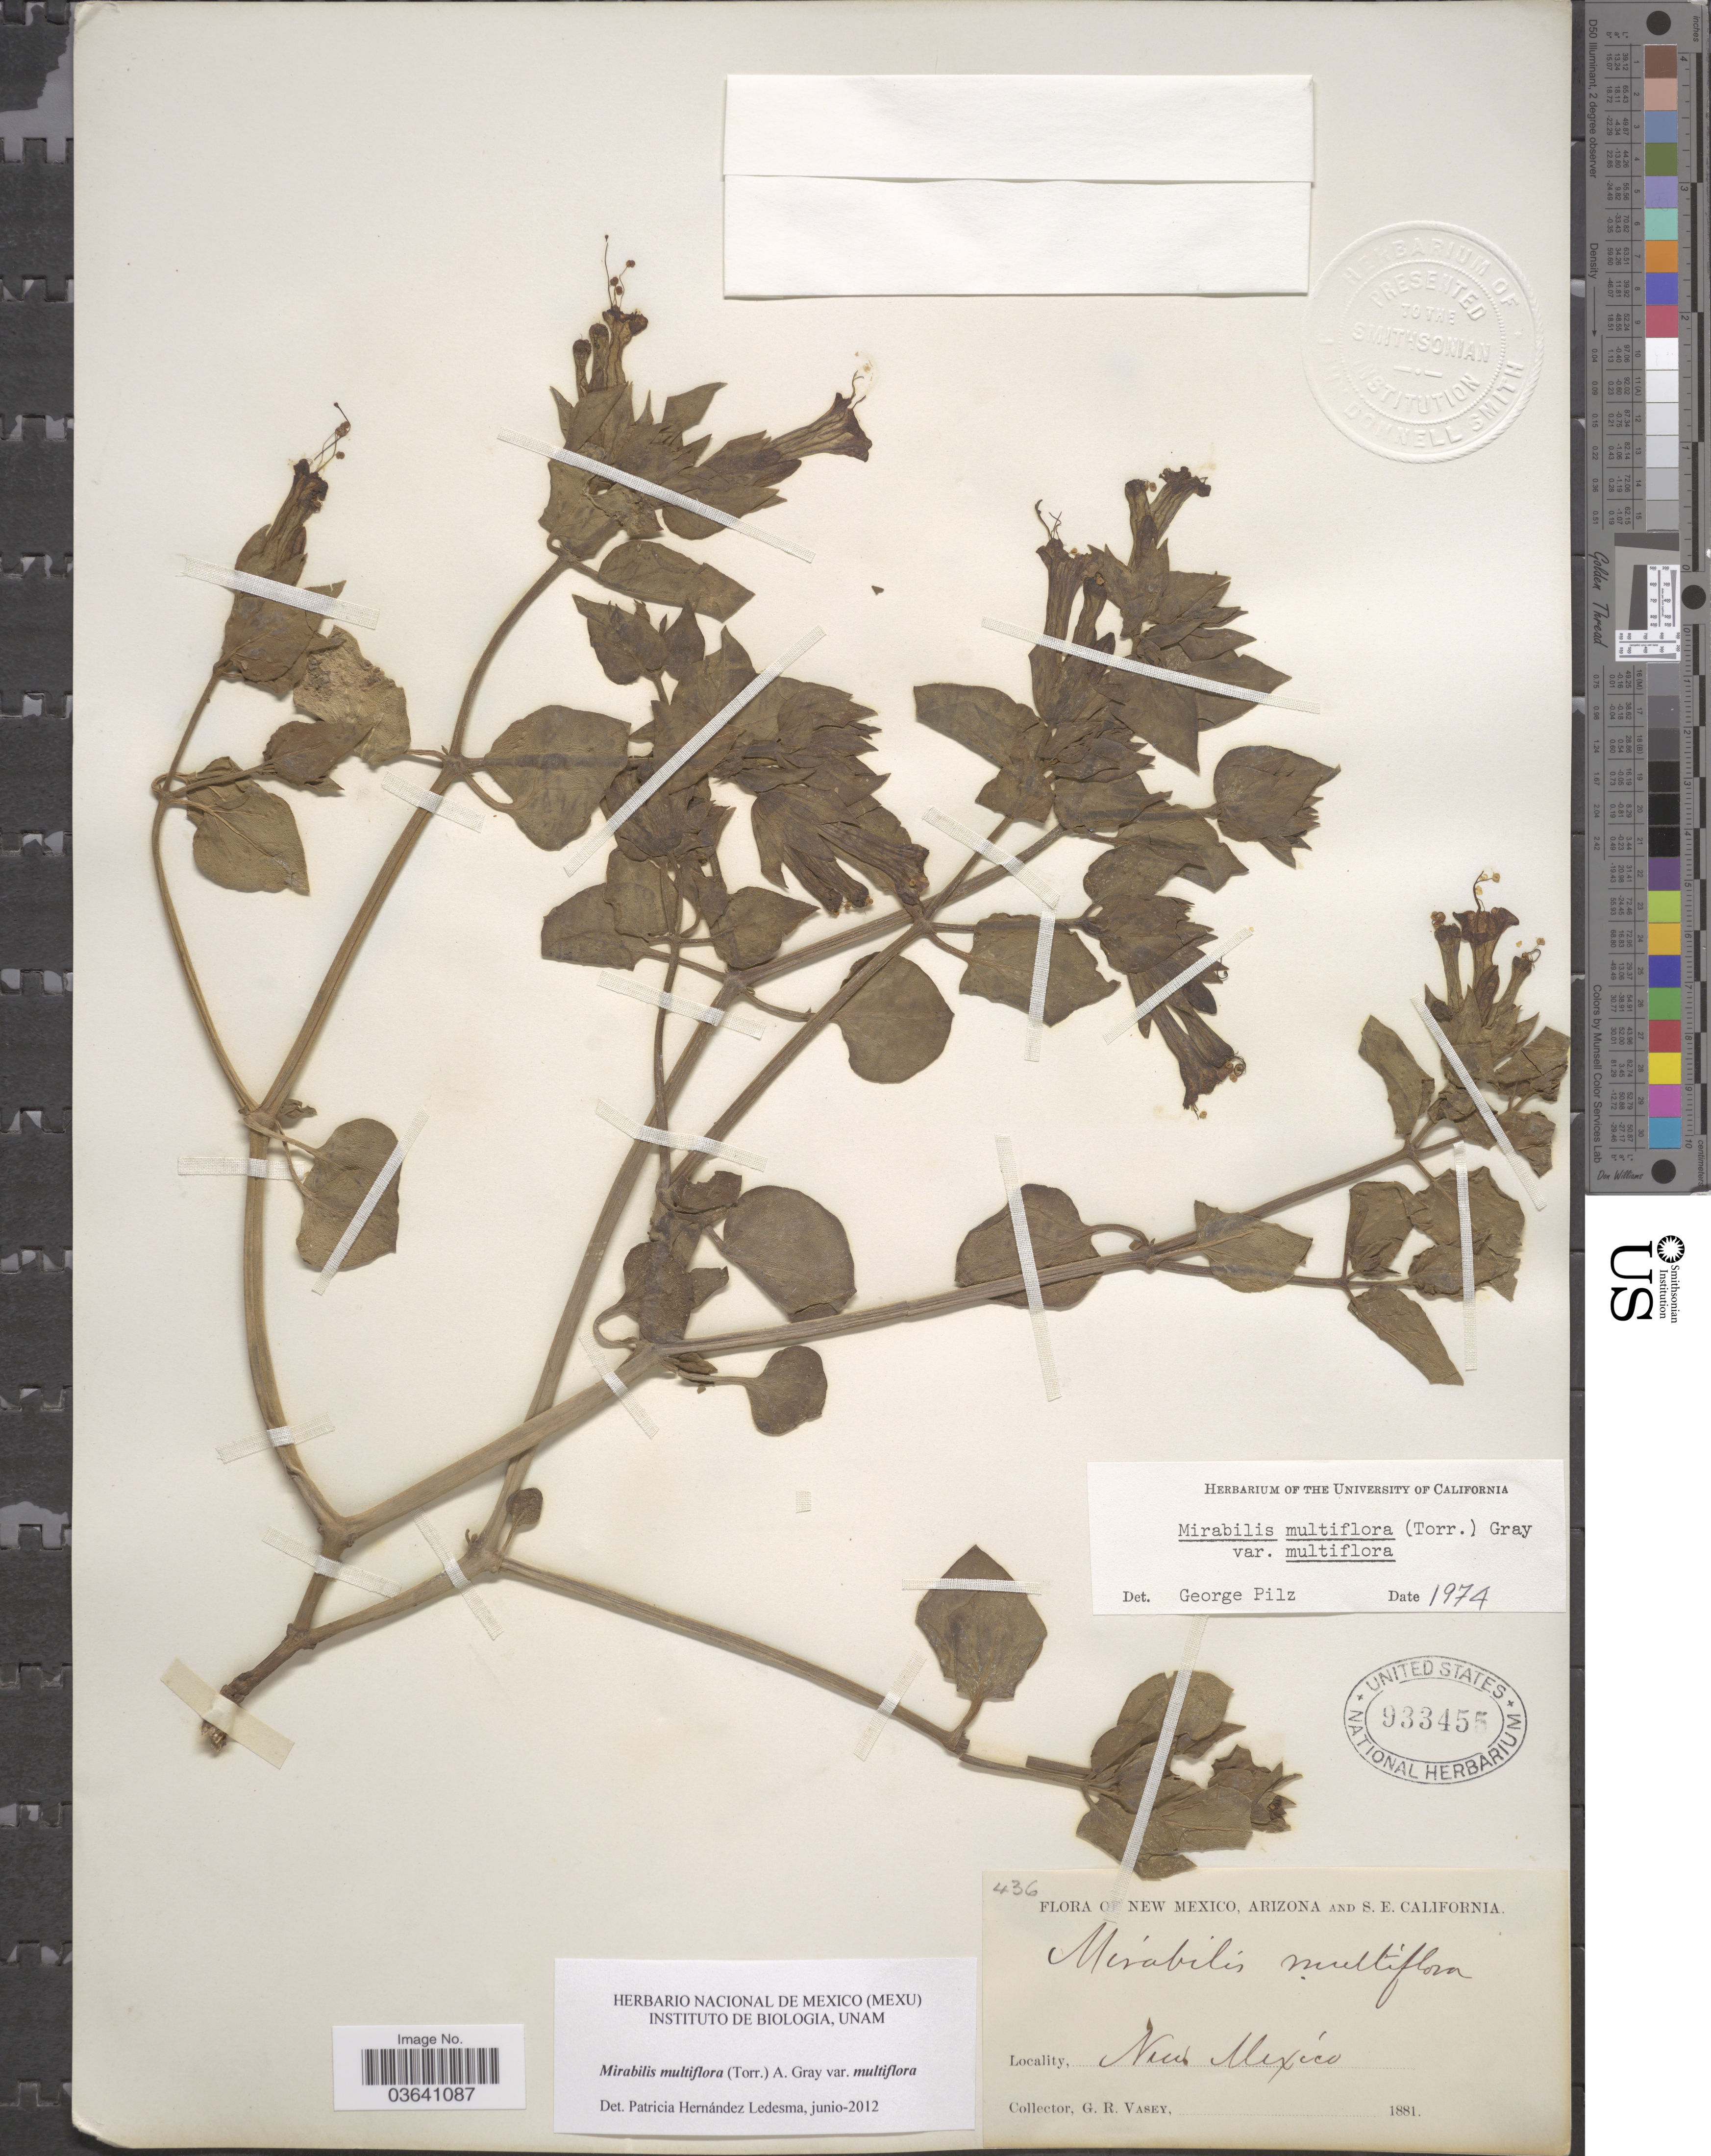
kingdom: Plantae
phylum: Tracheophyta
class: Magnoliopsida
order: Caryophyllales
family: Nyctaginaceae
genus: Mirabilis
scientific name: Mirabilis multiflora var. multiflora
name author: (Torr.) A. Gray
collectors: G. R. Vasey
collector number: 436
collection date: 1881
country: United States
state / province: New Mexico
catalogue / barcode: US 933455